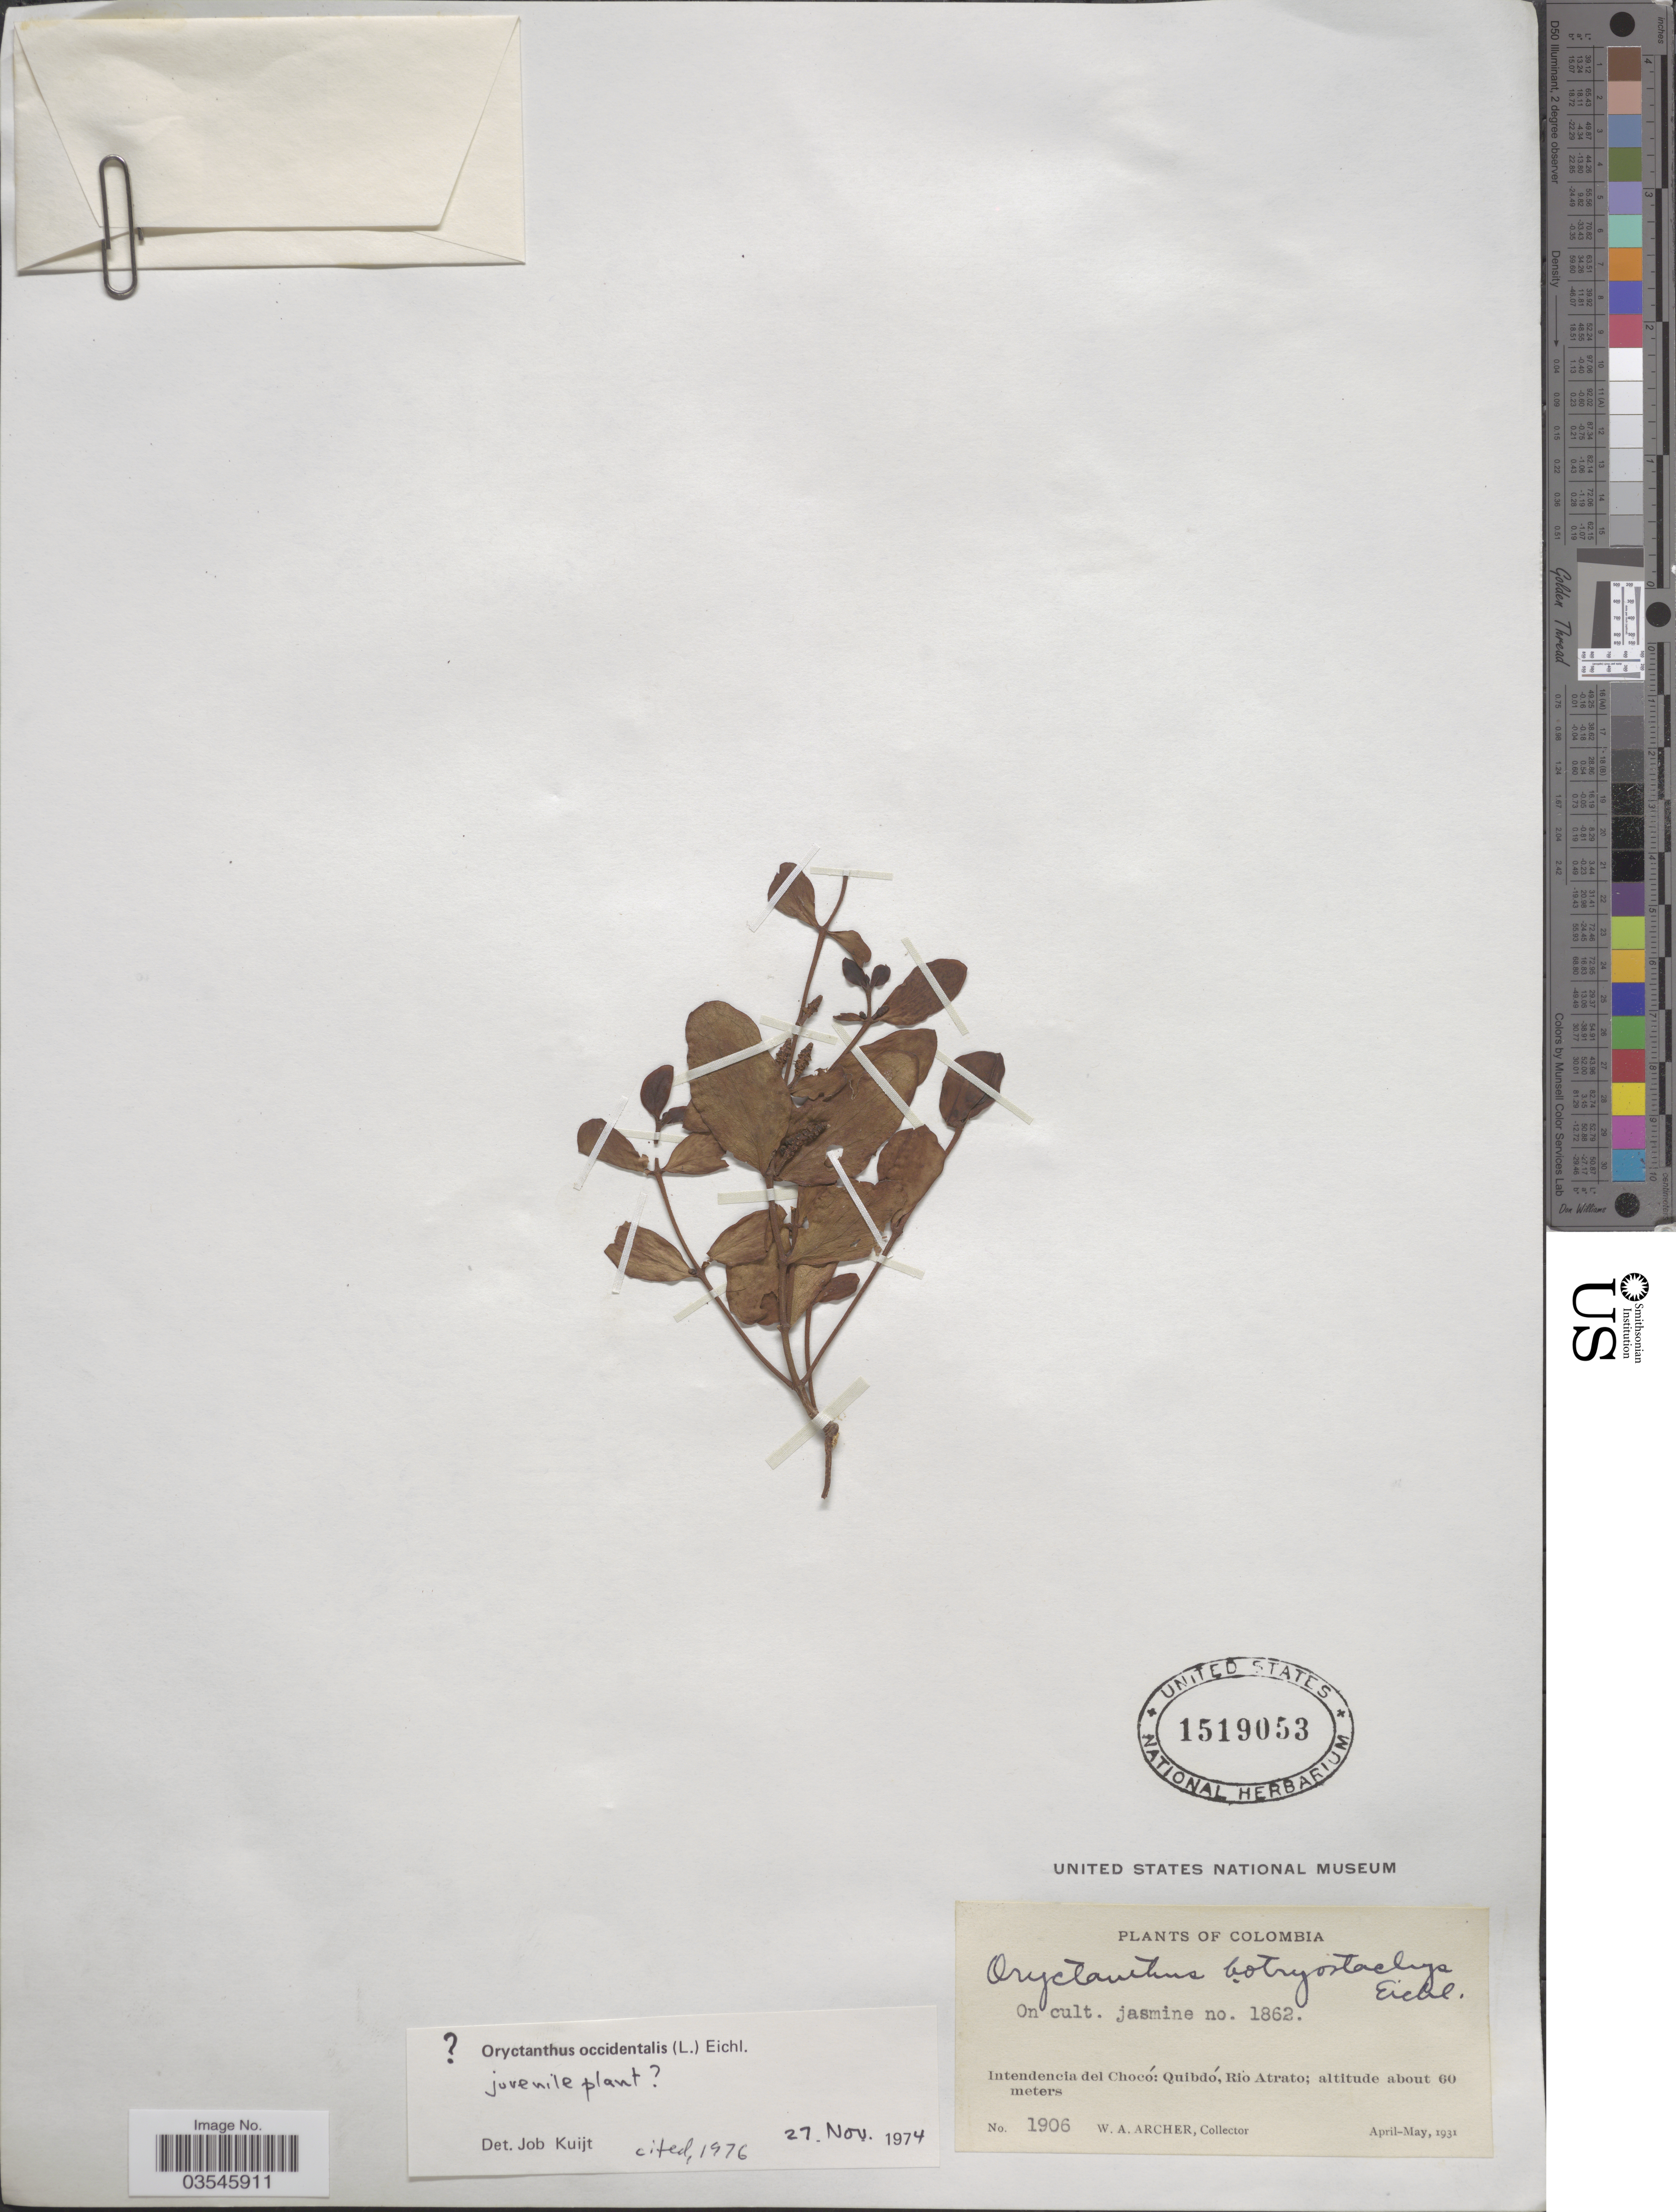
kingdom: Plantae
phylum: Tracheophyta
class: Magnoliopsida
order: Santalales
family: Loranthaceae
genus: Oryctanthus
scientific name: Oryctanthus occidentalis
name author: (L.) Eichler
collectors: W. Archer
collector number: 1906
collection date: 1931-04/1931-05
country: Colombia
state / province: Chocó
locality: Intendencia del Chocó: Quibdó, Rio Atrato.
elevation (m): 60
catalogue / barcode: US 1519053